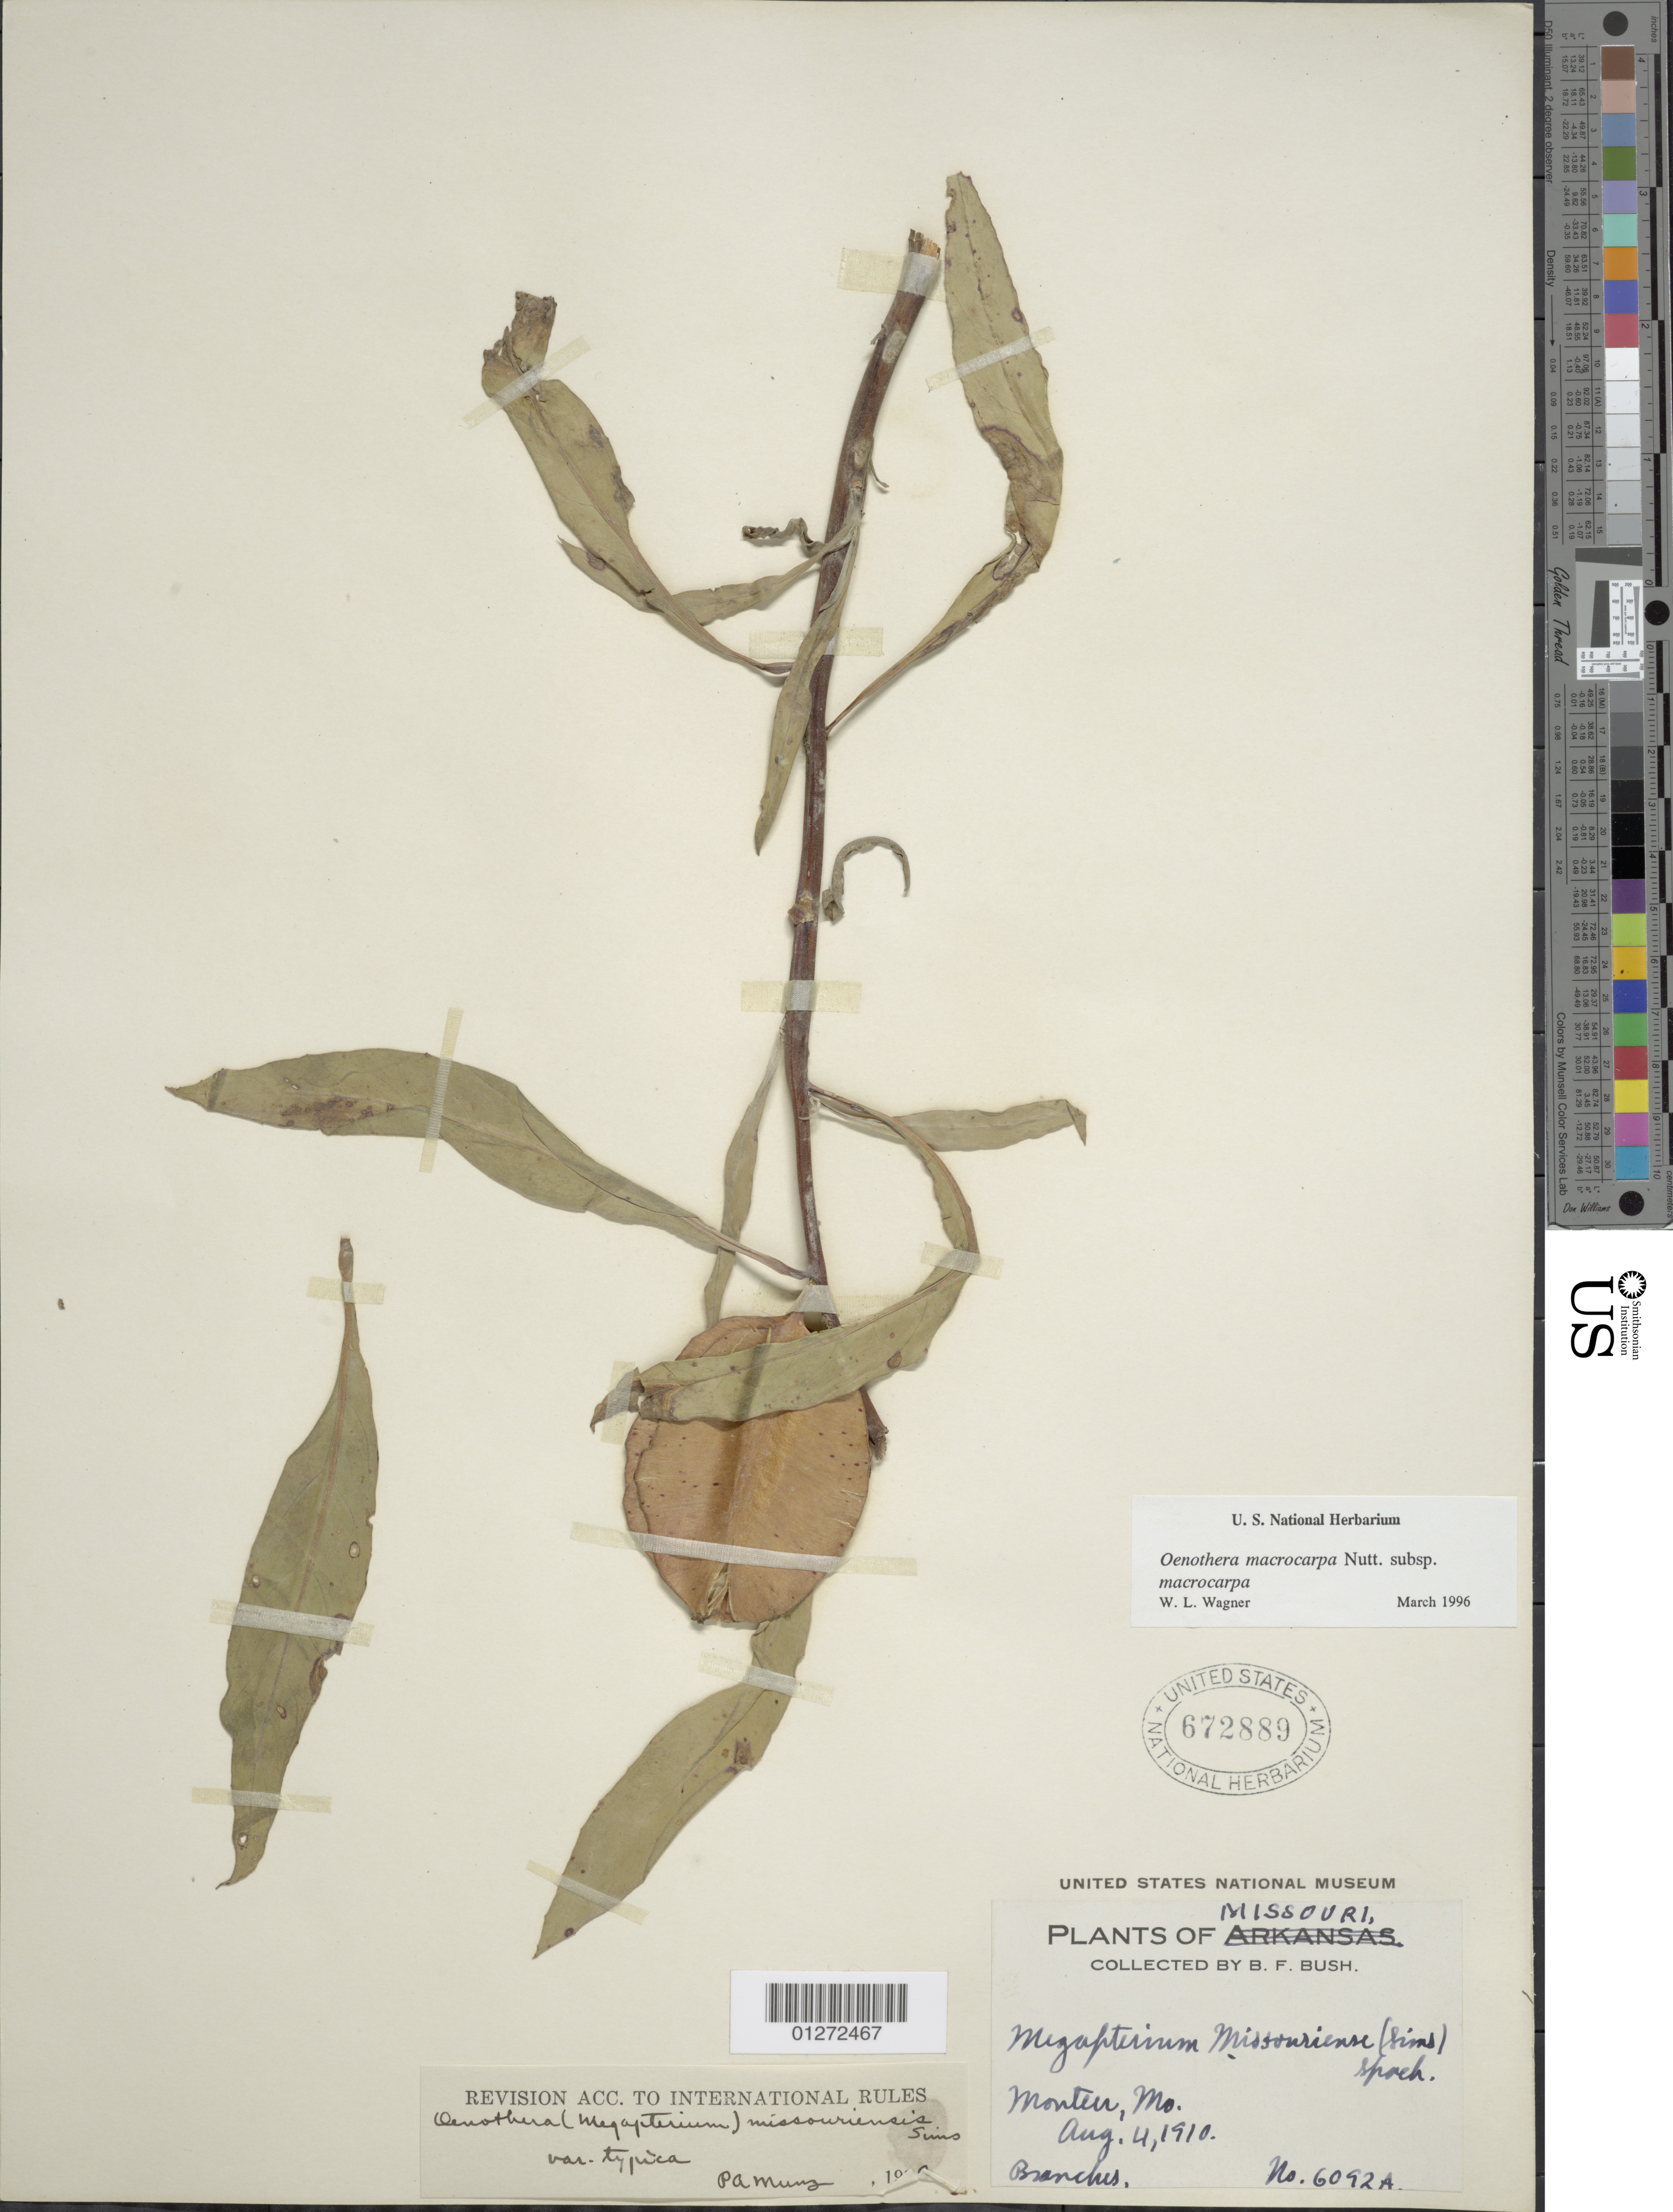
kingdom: Plantae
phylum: Tracheophyta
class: Magnoliopsida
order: Myrtales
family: Onagraceae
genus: Oenothera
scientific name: Oenothera macrocarpa subsp. macrocarpa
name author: Nutt.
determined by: Wagner, W. L., (BOT), Smithsonian Institution - National Museum of Natural History (UNITED STATES)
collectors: B. F. Bush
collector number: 6092A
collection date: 1910-08-04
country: United States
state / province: Missouri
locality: Monteer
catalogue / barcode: US 672889